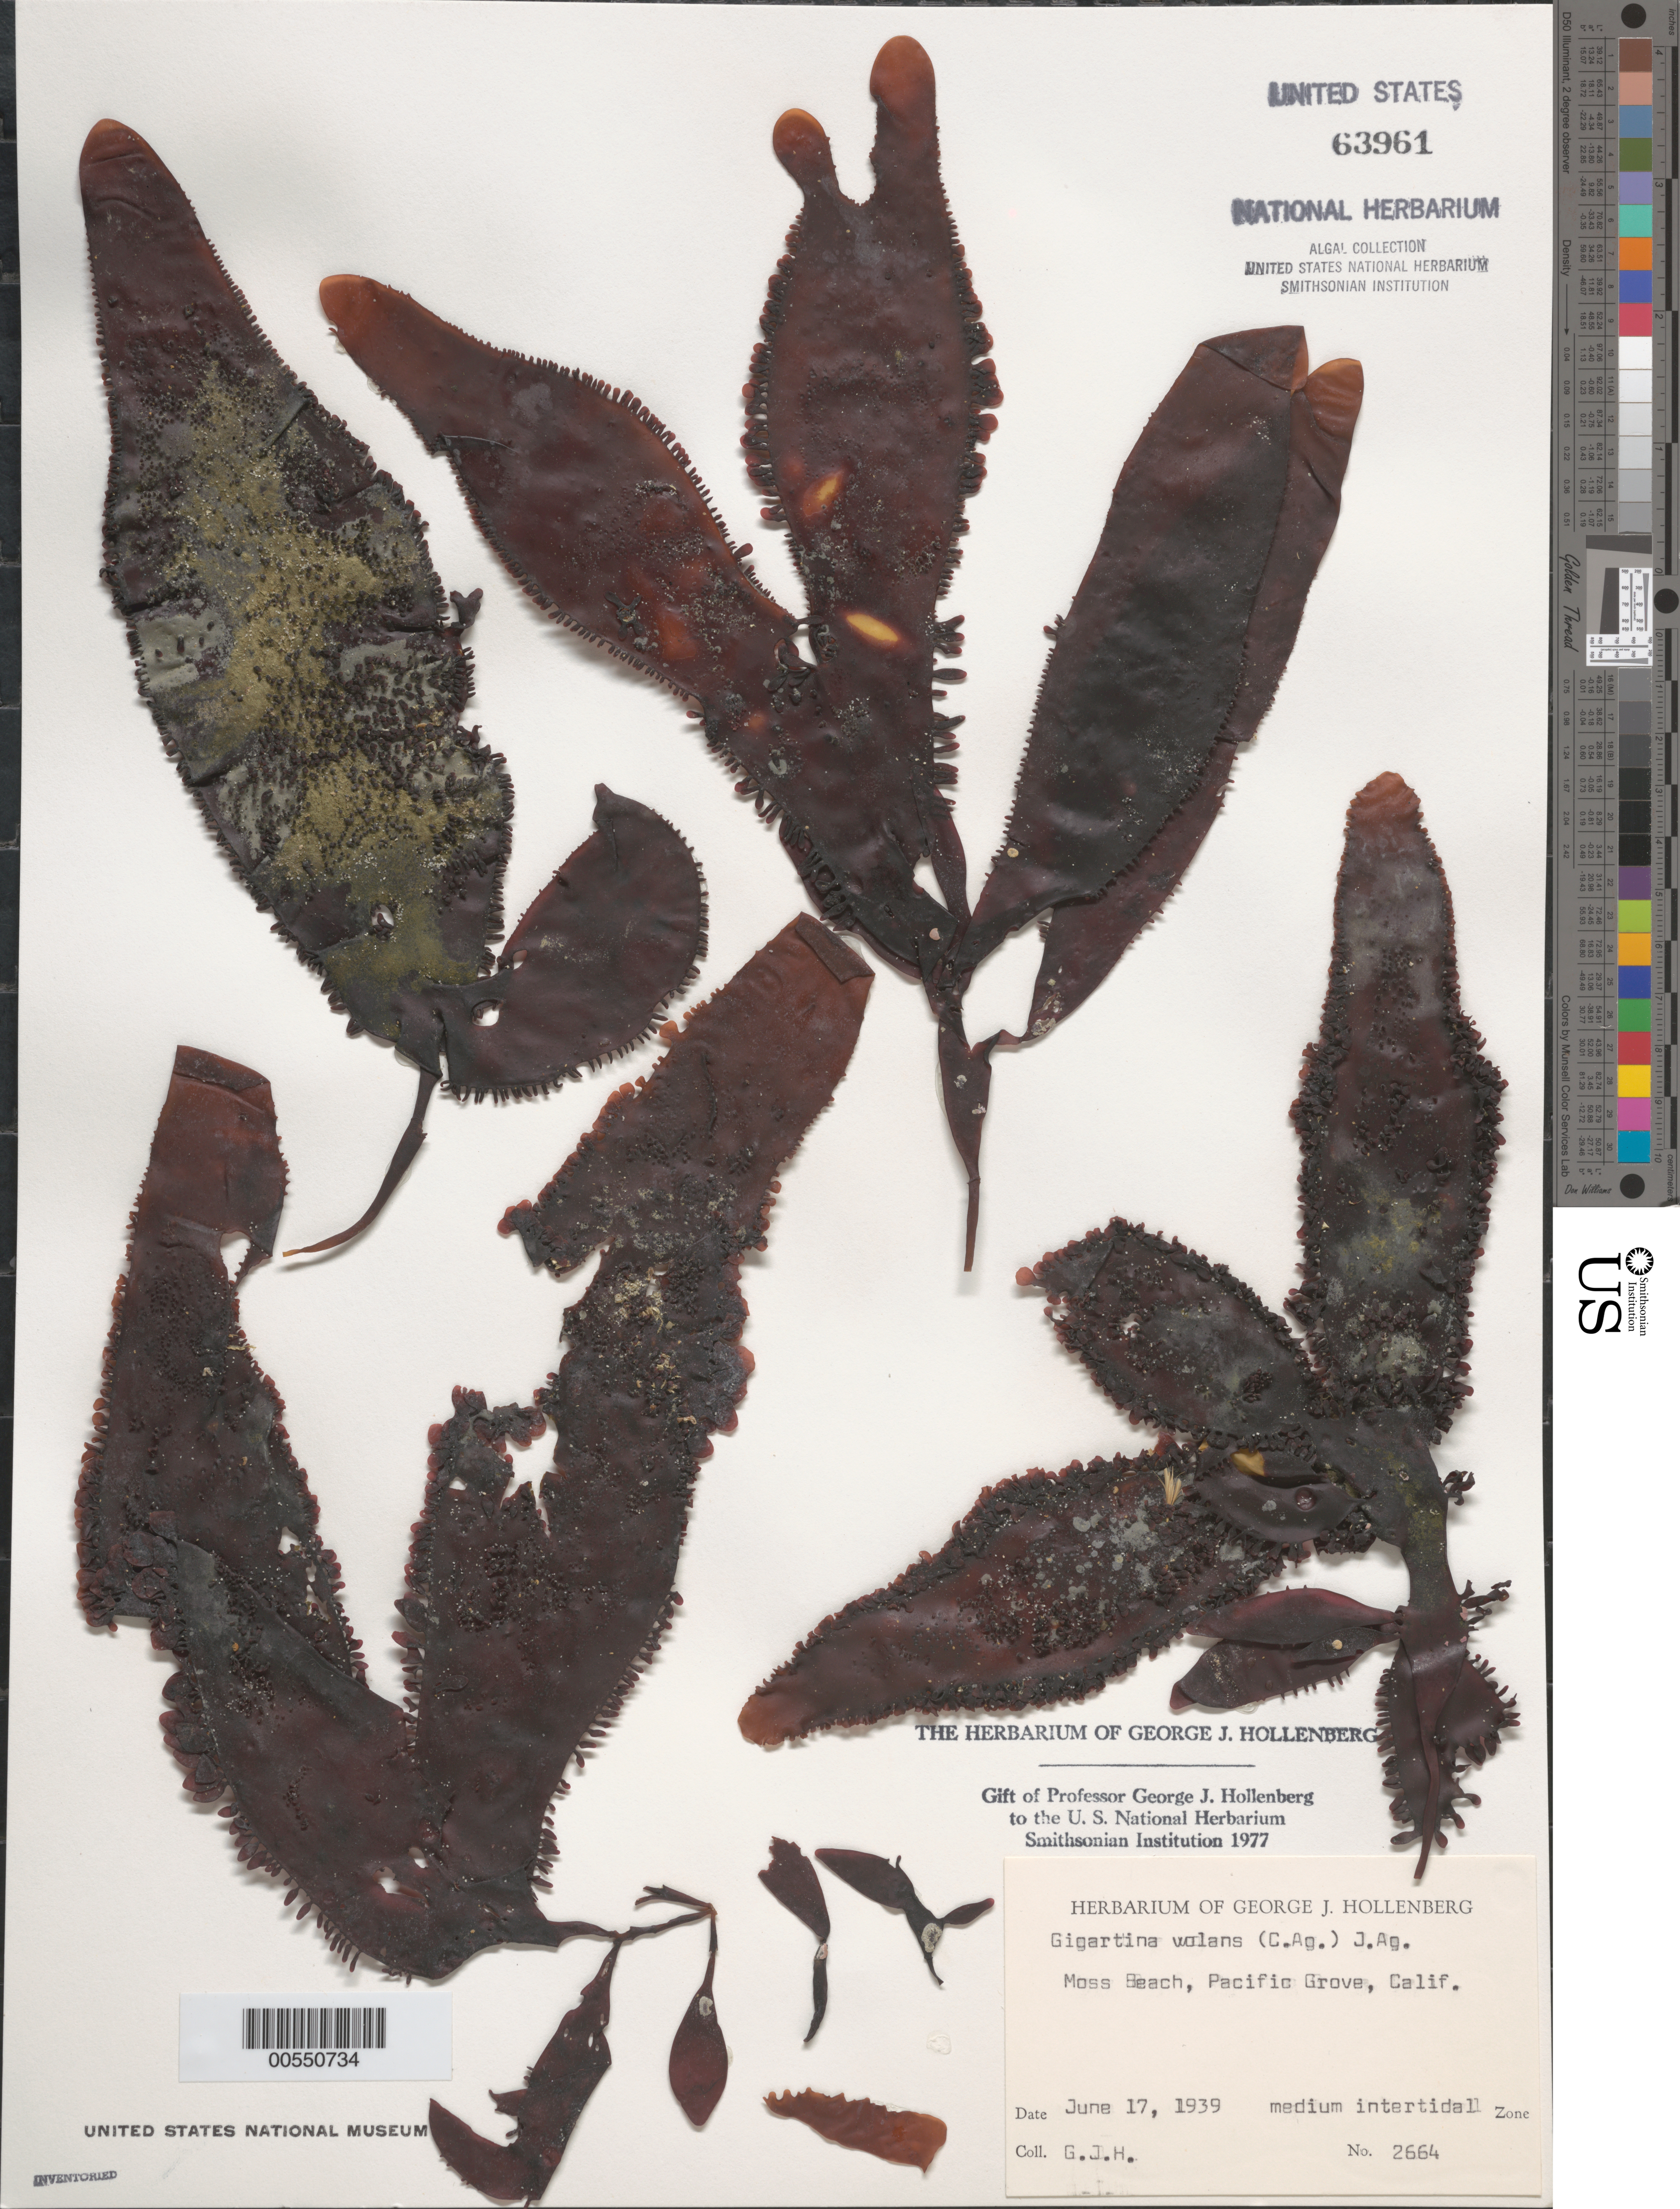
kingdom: Plantae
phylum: Rhodophyta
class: Florideophyceae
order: Gigartinales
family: Gigartinaceae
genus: Mazzaella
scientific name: Mazzaella volans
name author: (C. Agardh) Fredericq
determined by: Algae name updating Project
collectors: G. Hollenberg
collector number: GJH 2664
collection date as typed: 17 Jun 1939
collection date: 1939-06-17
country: United States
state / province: California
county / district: Monterey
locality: Moss Beach, Pacific Grove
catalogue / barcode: US 63961